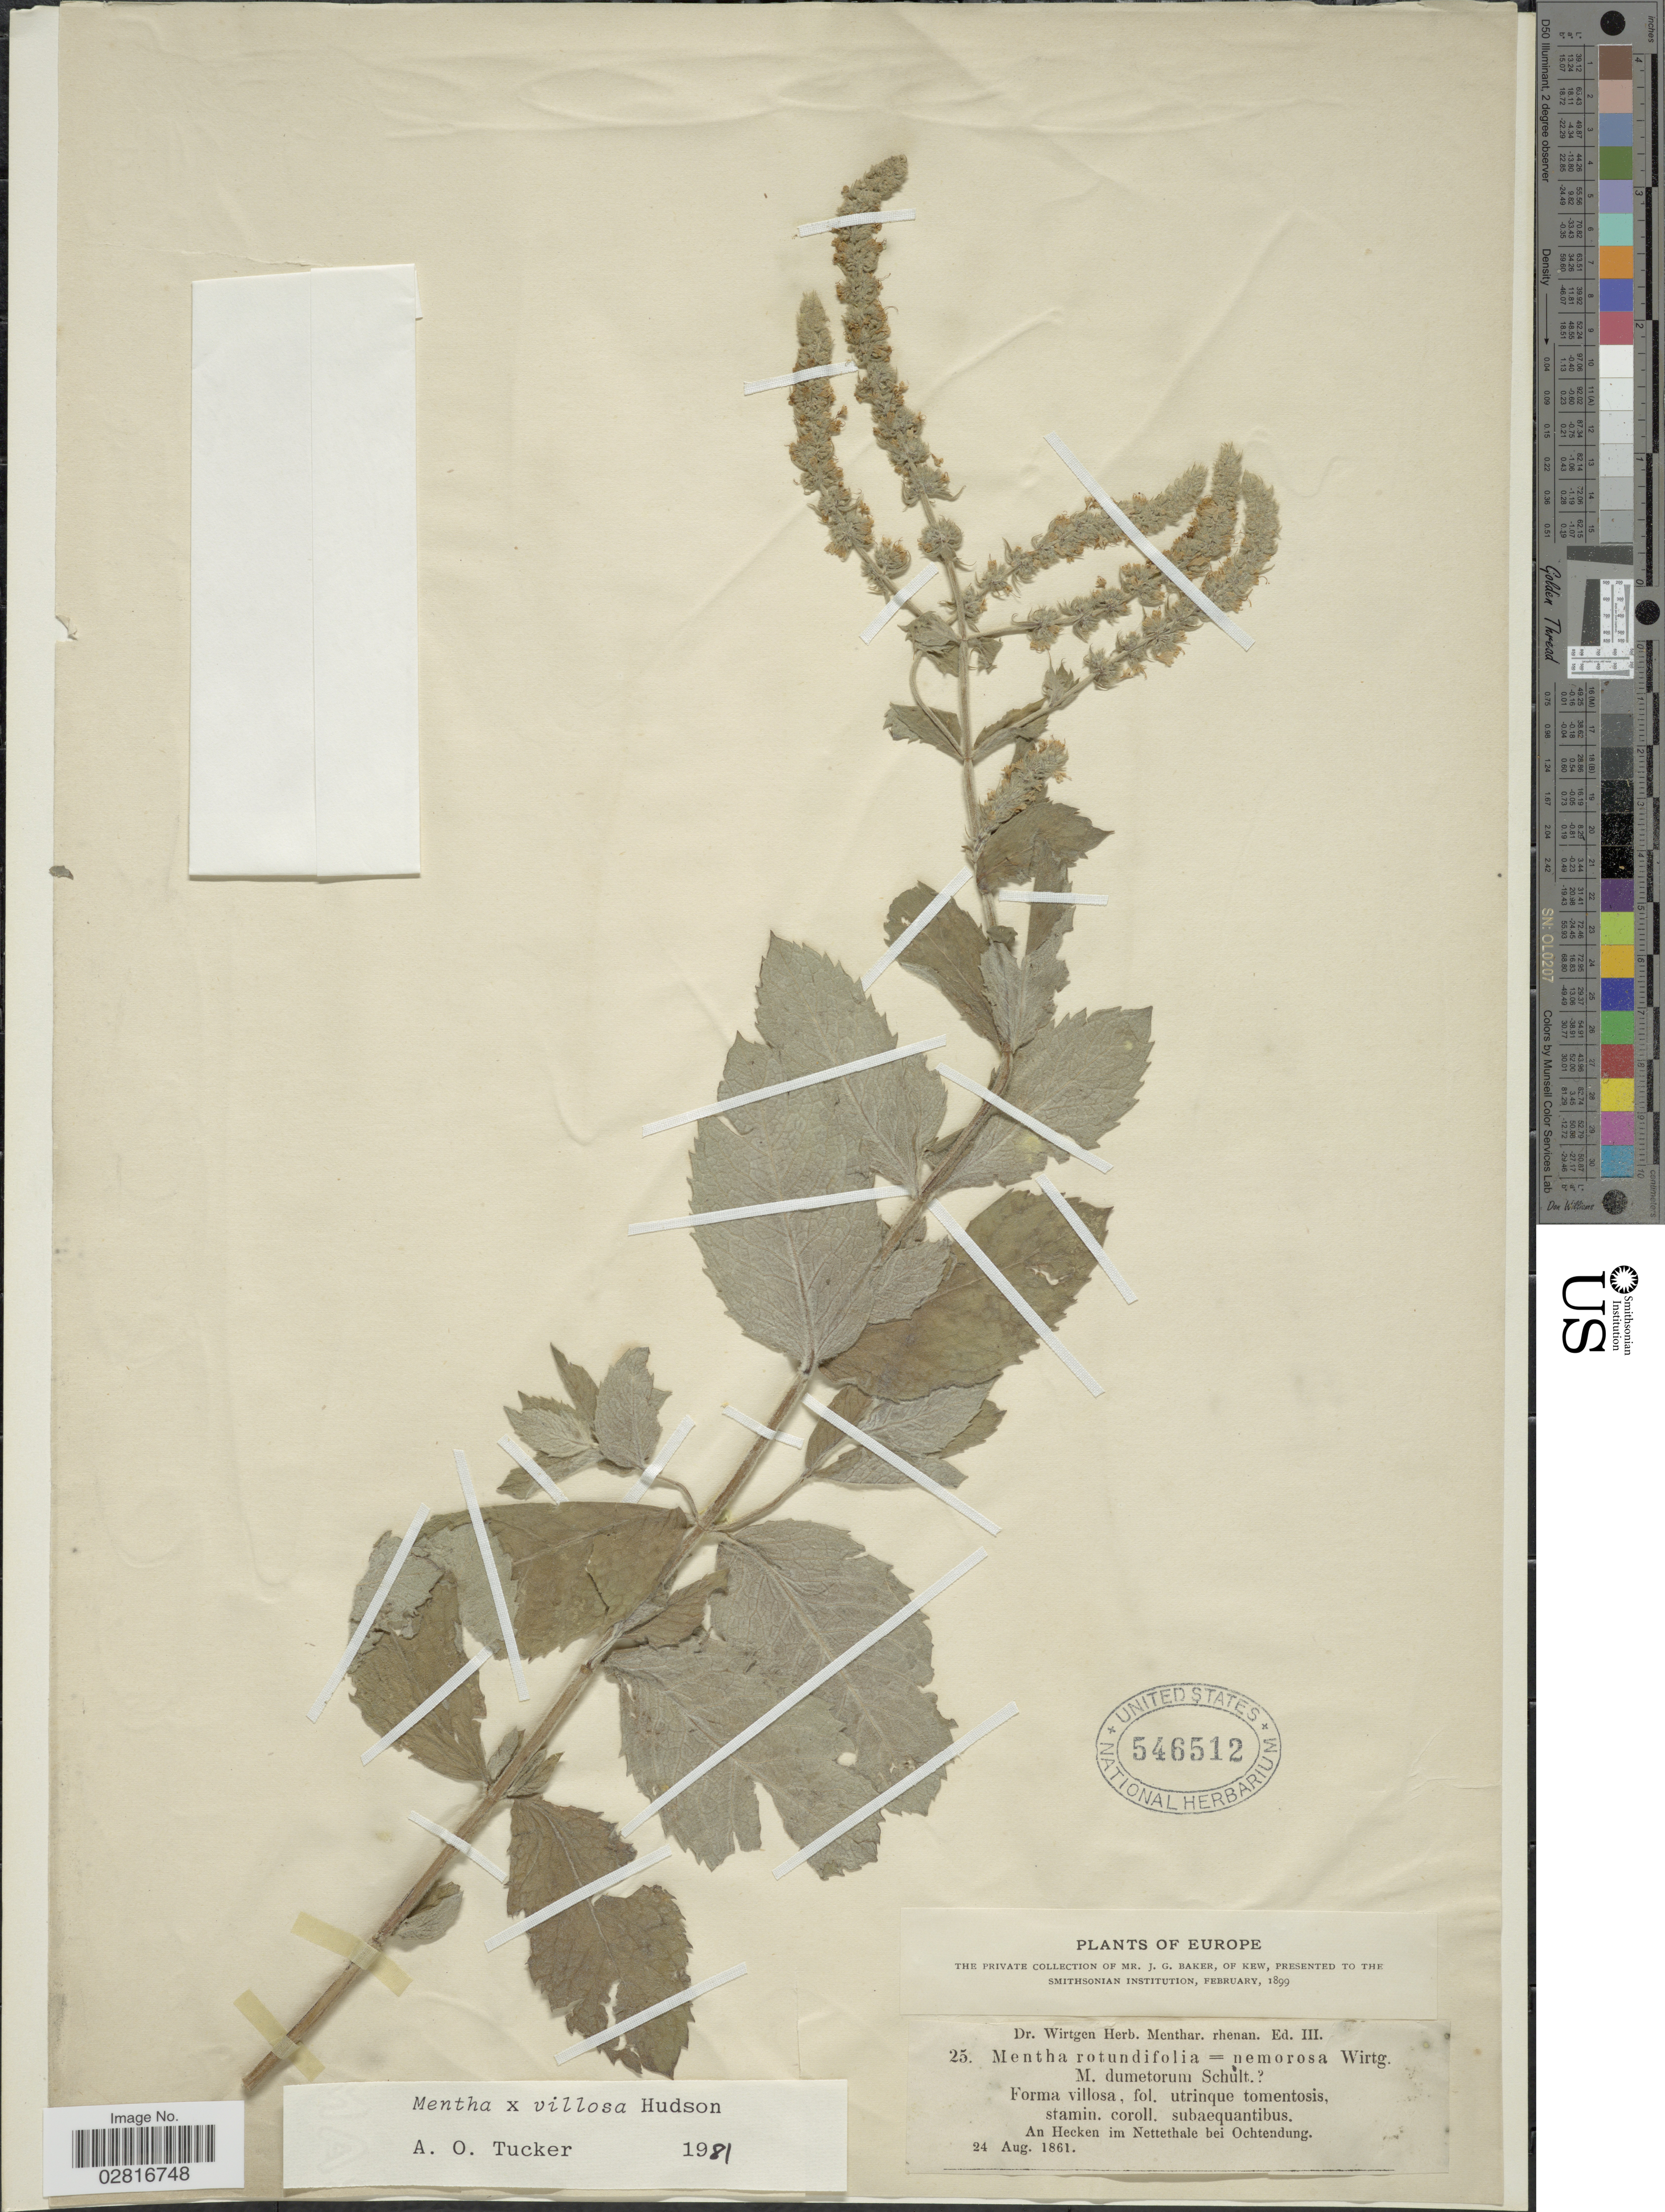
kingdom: Plantae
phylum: Tracheophyta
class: Magnoliopsida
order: Lamiales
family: Lamiaceae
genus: Mentha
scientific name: Mentha villosa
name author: Huds.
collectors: Wirtgen, --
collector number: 25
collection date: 1861-08-24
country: Germany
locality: Europe, An Hecken im Nettethale bei Ochtendung.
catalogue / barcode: US 546512